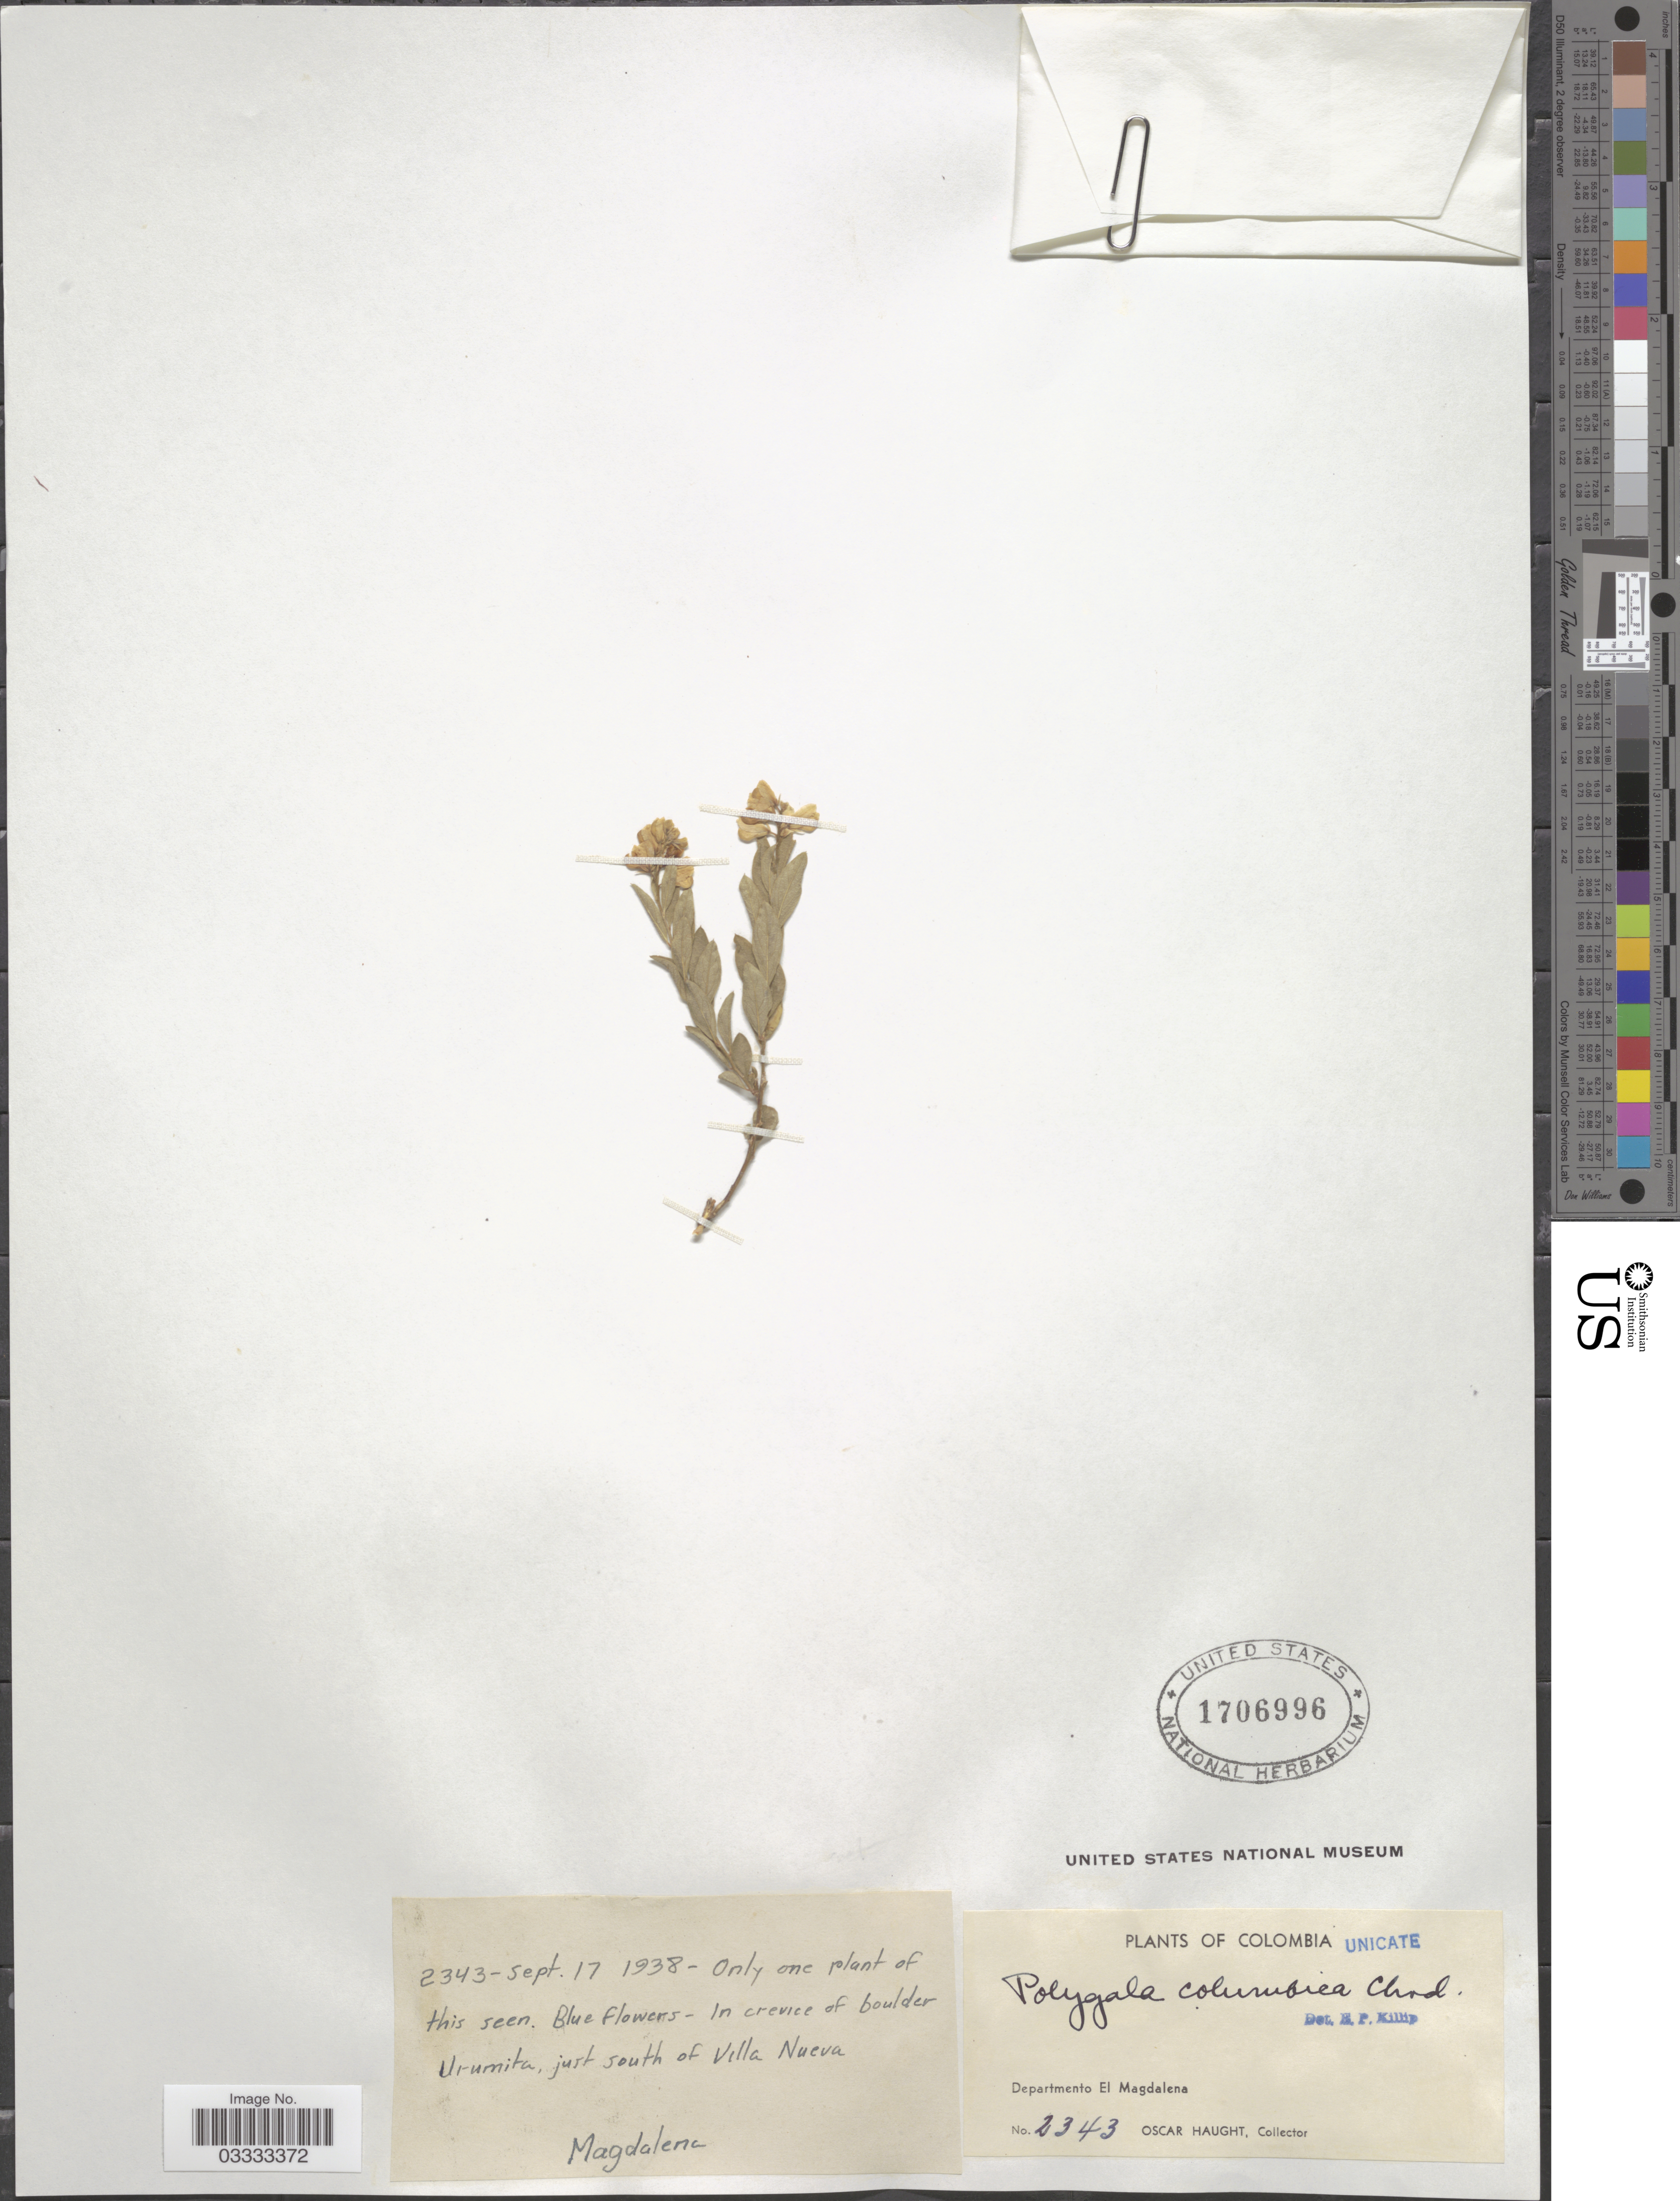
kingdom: Plantae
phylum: Tracheophyta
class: Magnoliopsida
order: Fabales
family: Polygalaceae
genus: Hebecarpa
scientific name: Hebecarpa caracasana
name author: (Kunth) J.R. Abbott & J.F.B. Pastore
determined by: Strong, Mark T., (BOT), Smithsonian Institution - National Museum of Natural History (UNITED STATES)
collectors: O. L. Haught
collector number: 2343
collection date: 1938-09-17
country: Colombia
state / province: Magdalena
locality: Departmento El Magdalena. Urumita, just south of Villa Nueva.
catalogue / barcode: US 1706996